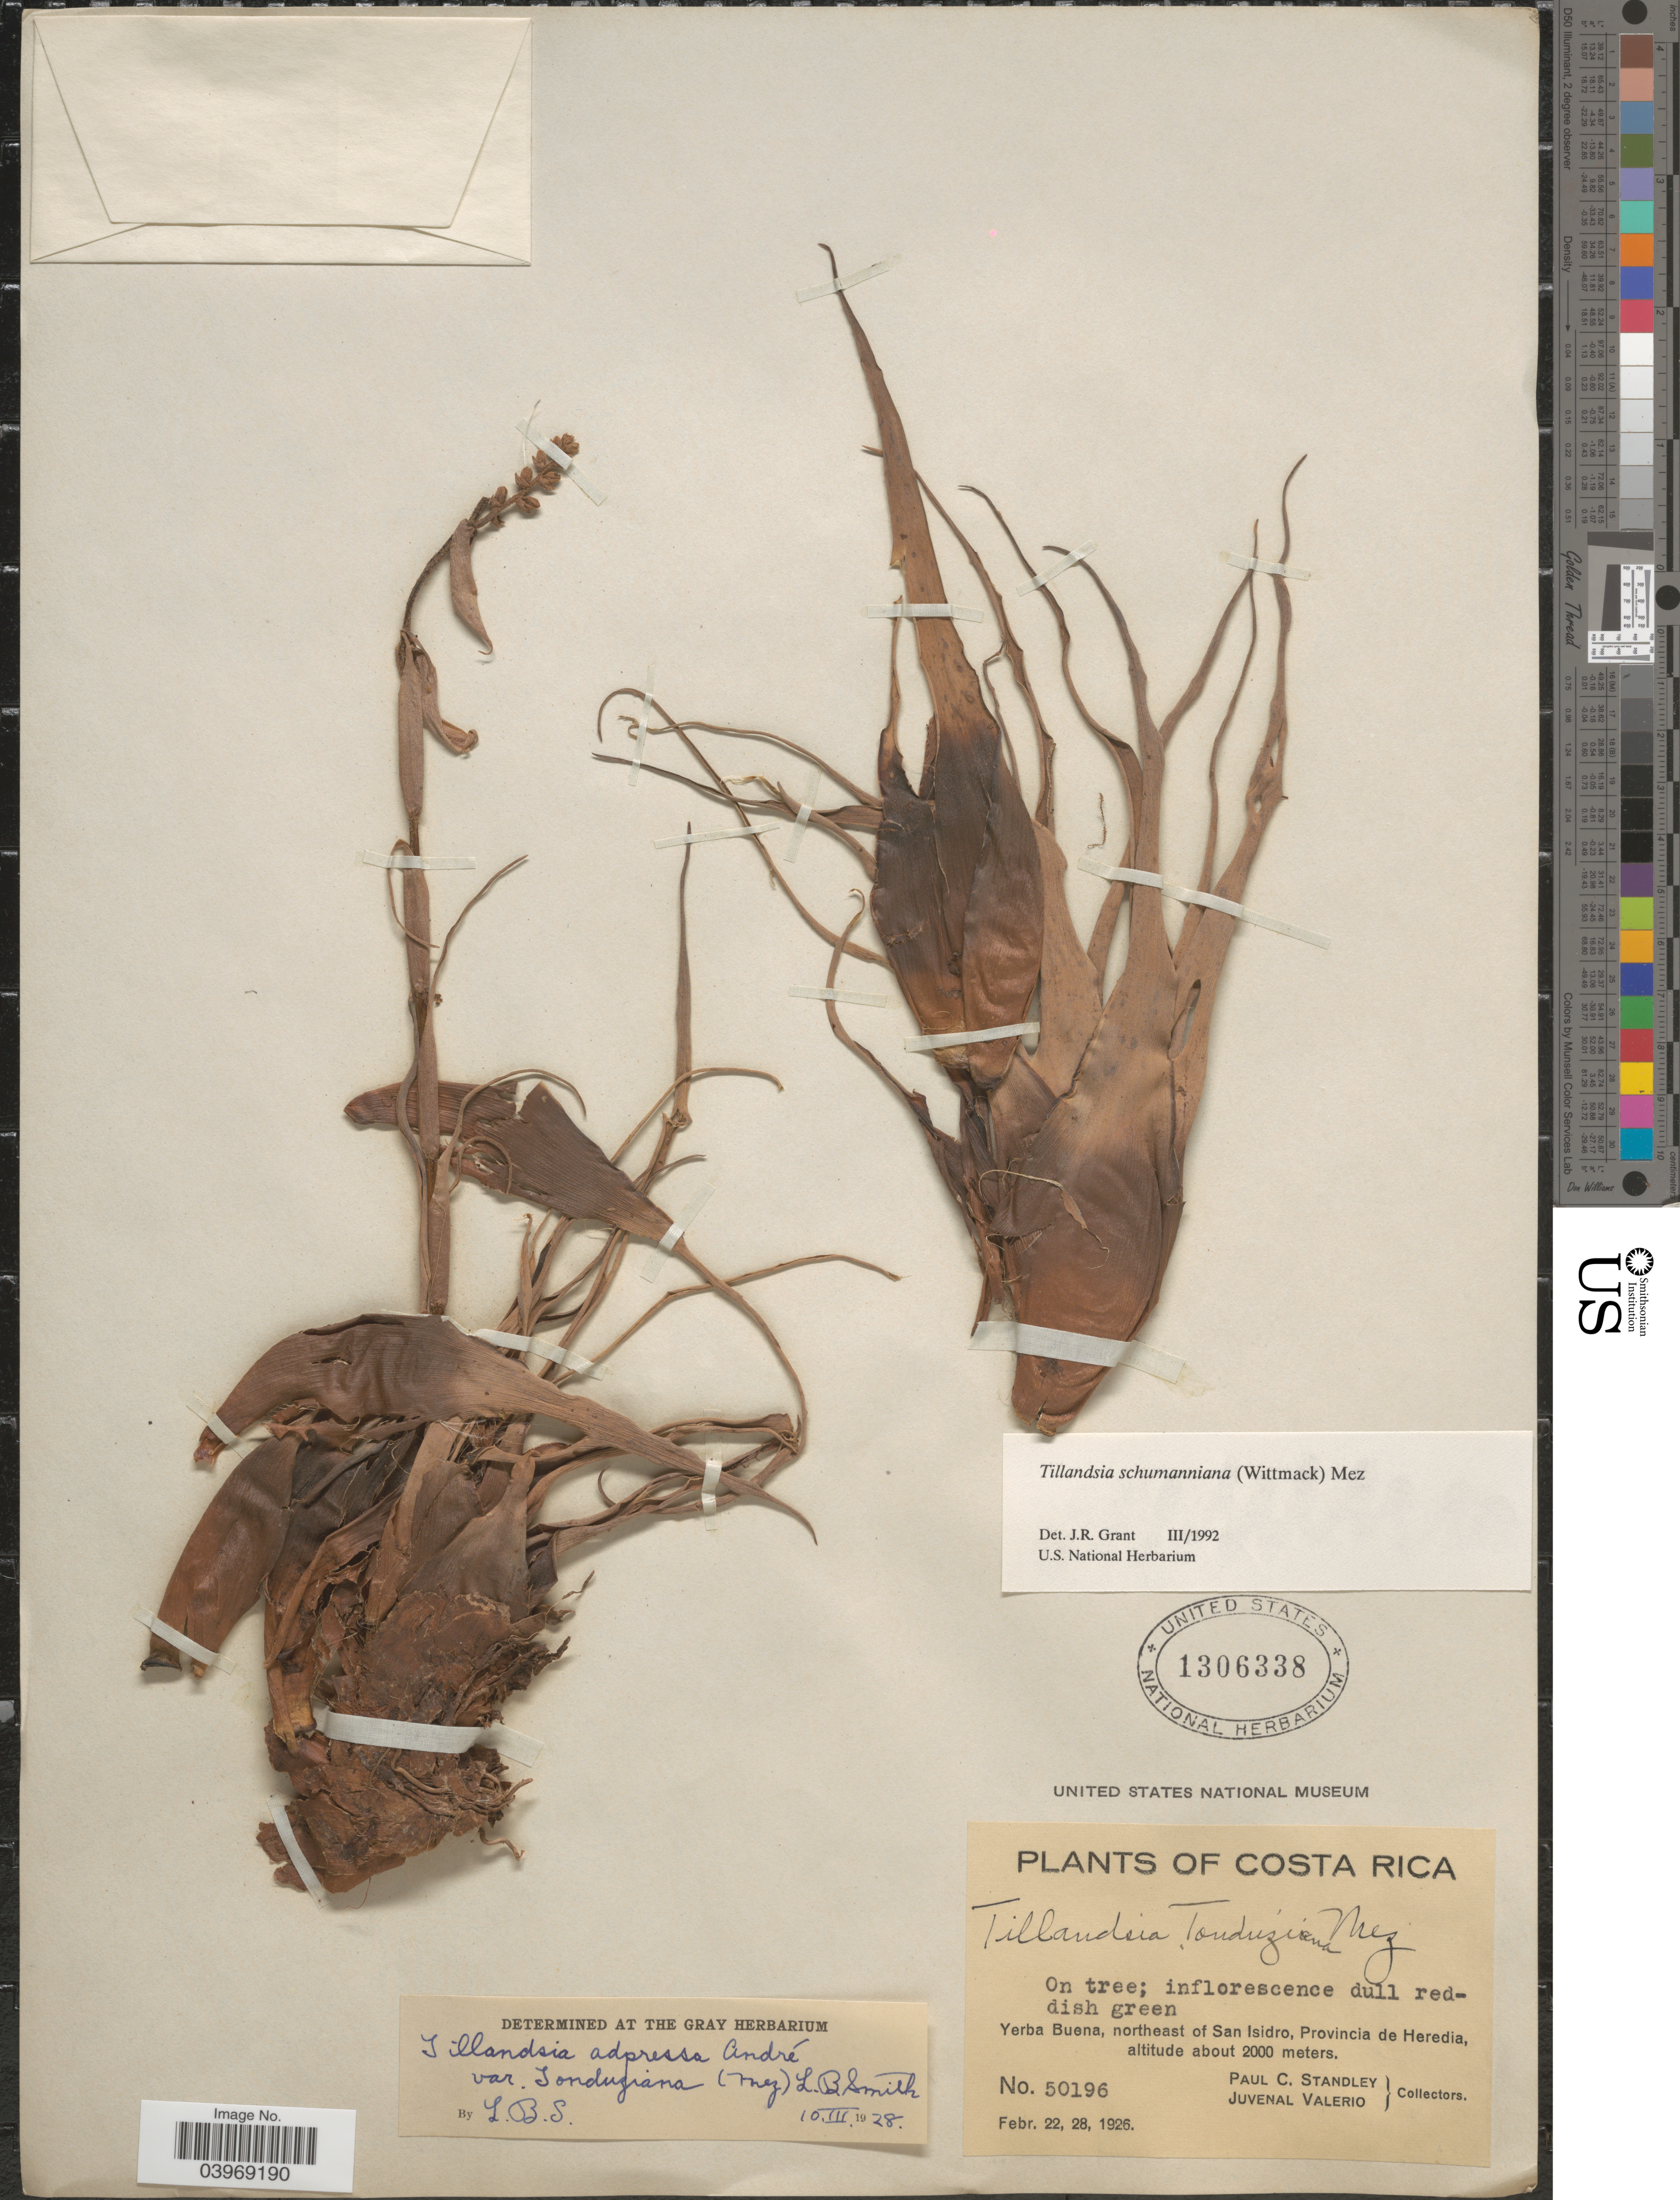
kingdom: Plantae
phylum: Tracheophyta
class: Liliopsida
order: Poales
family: Bromeliaceae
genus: Racinaea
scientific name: Racinaea schumanniana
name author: (Wittm.) J.R. Grant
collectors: P. C. Standley & J. Valerio R.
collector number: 50196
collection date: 1926-02-22/1926-02-28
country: Costa Rica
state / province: Heredia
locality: Yerba Buena, northeast of San Isidro.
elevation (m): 2000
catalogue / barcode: US 1306338